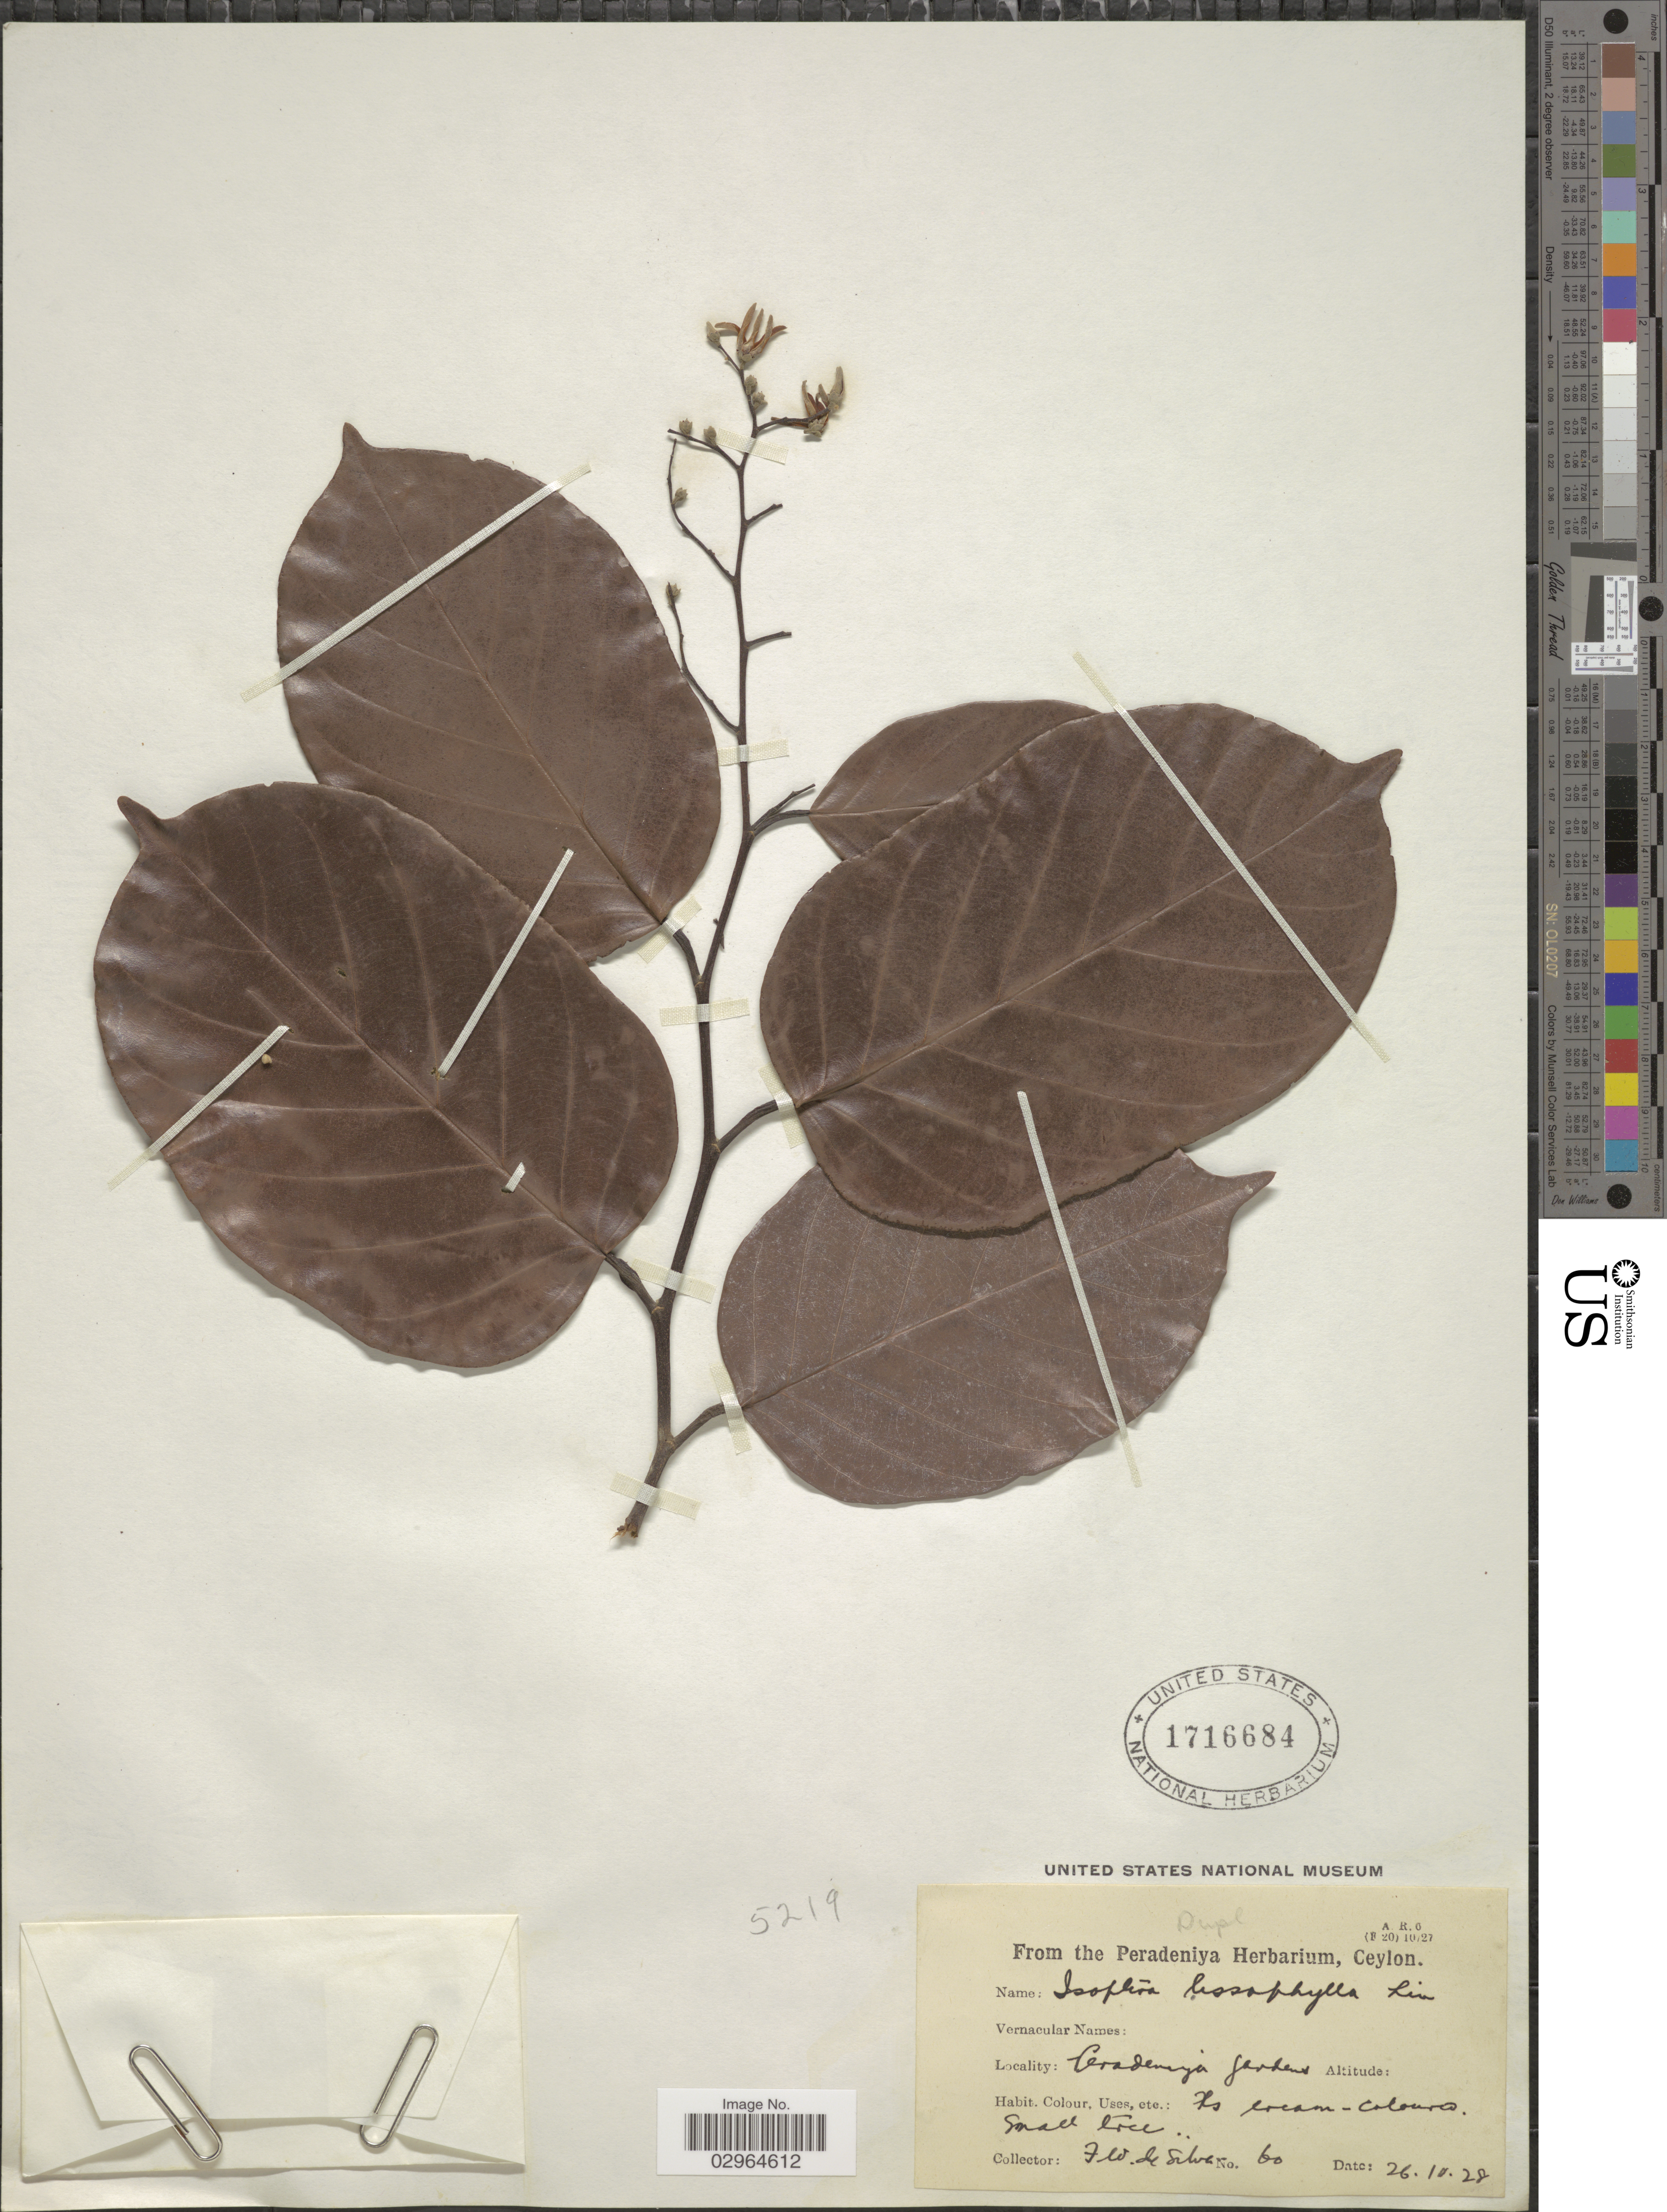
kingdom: Plantae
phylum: Tracheophyta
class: Magnoliopsida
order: Malvales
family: Dipterocarpaceae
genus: Shorea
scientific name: Shorea lissophylla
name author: Thwaites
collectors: F. Silva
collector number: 60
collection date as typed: Transcribed d/m/y: 26/10/28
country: Sri Lanka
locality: Peradeniya gardens.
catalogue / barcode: US 1716684